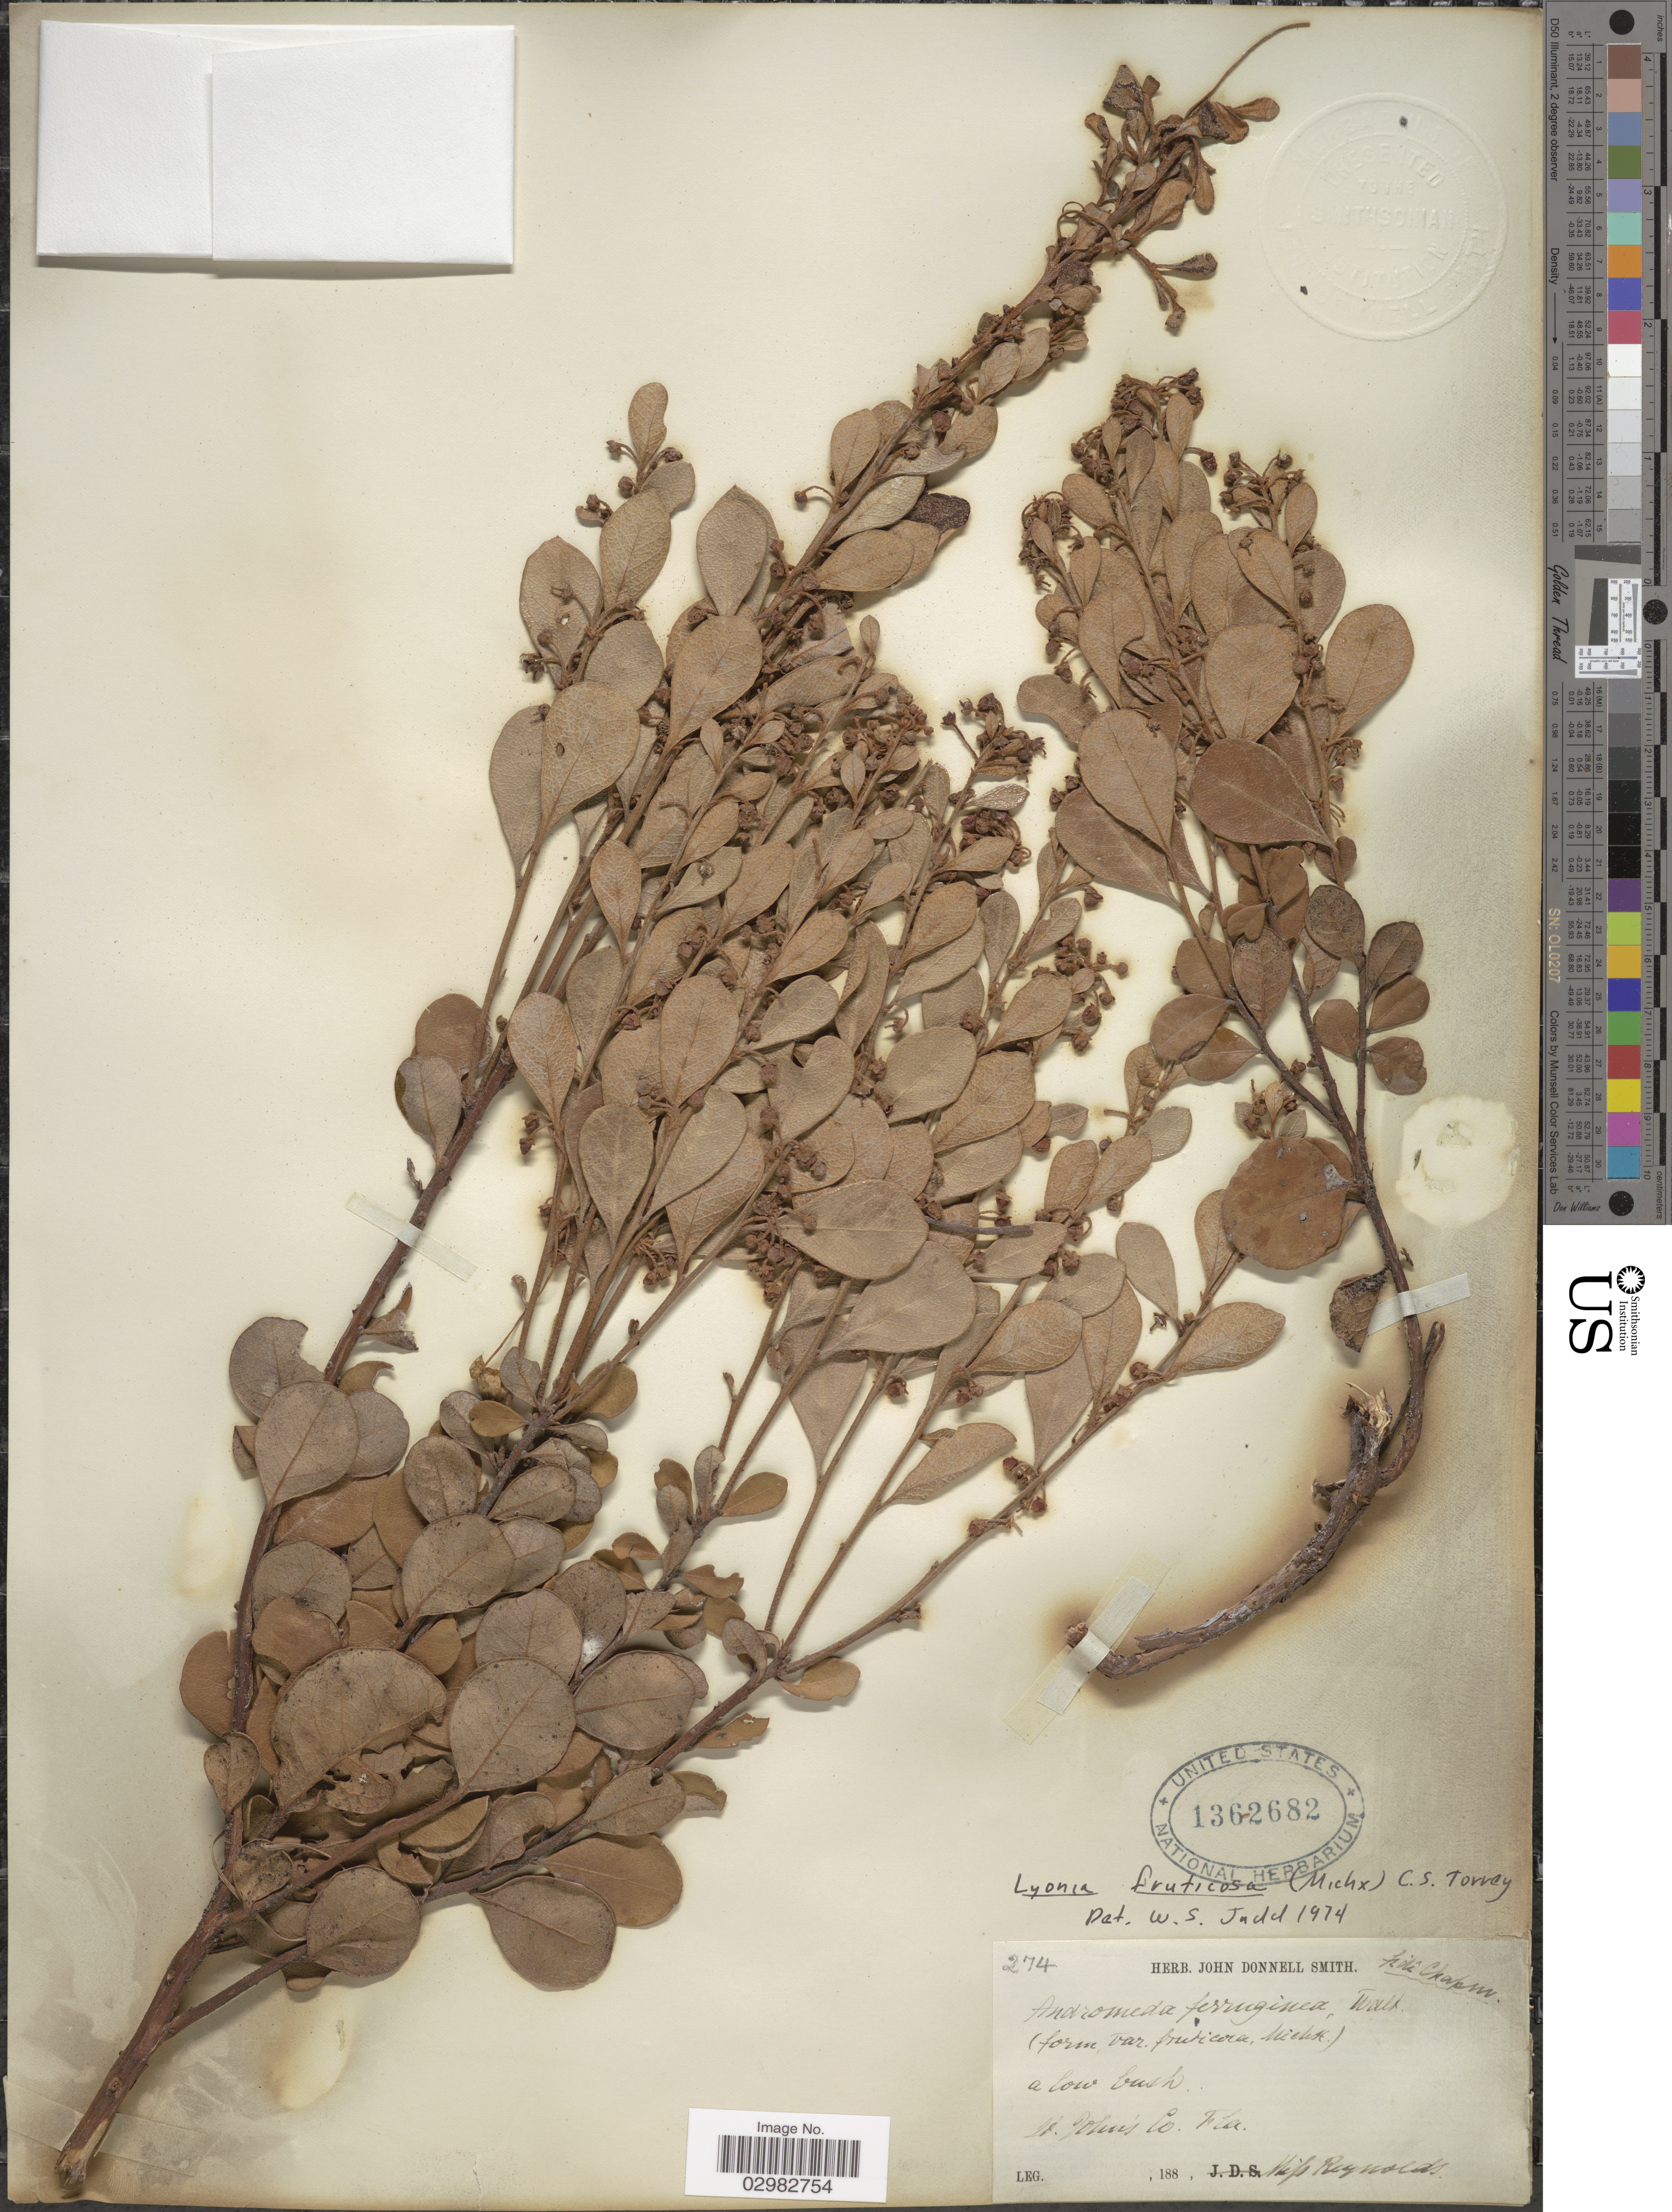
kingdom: Plantae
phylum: Tracheophyta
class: Magnoliopsida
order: Ericales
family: Ericaceae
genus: Lyonia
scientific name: Lyonia fruticosa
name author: (Michx.) G.S. Torr.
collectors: M. Reynolds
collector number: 274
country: United States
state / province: Florida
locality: St. John's Co.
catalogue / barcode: US 1362682